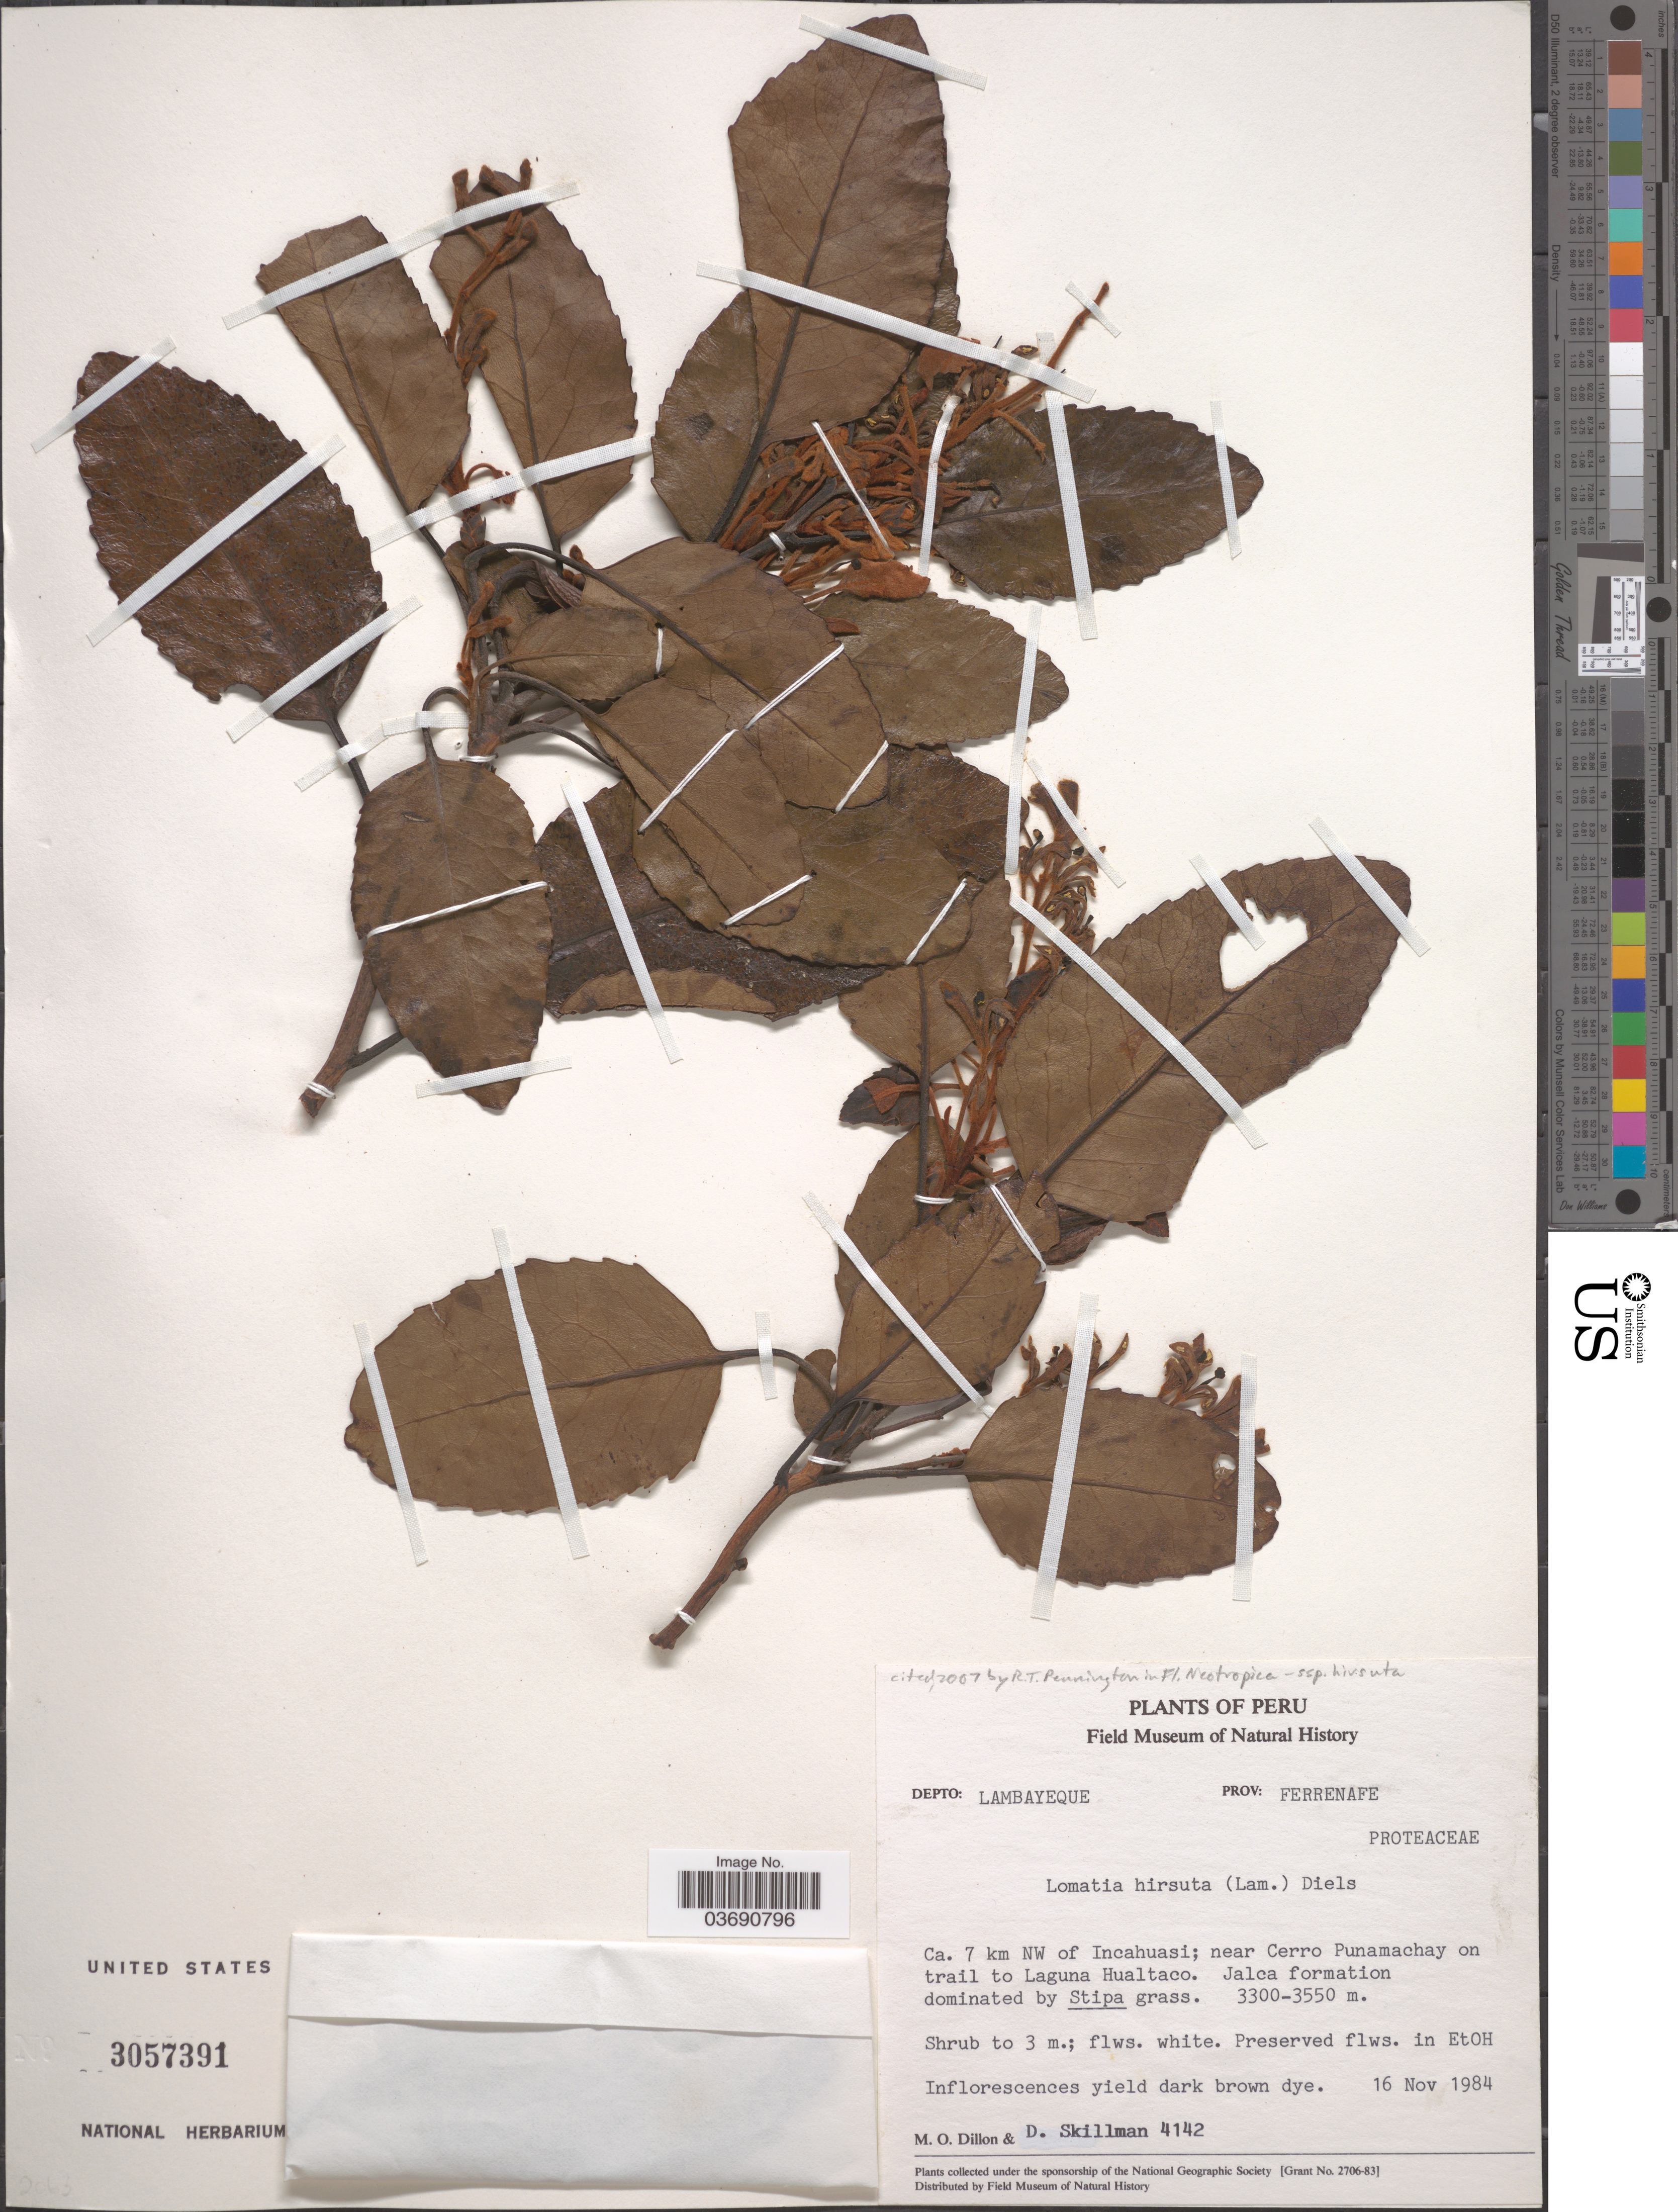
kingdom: Plantae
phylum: Tracheophyta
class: Magnoliopsida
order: Proteales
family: Proteaceae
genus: Lomatia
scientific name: Lomatia hirsuta subsp. hirsuta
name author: (Lam.) Diels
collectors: M. O. Dillon & D. Skillman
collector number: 4142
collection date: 1984-11-16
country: Peru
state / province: Lambayeque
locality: Depto: Lambayeque. Prov: Ferrenafe. Ca. 7 km NW of Incahuasi; near Cerro Punamachay on trail to Laguna Hualtaco. Jalca formation.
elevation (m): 3300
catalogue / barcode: US 3057391